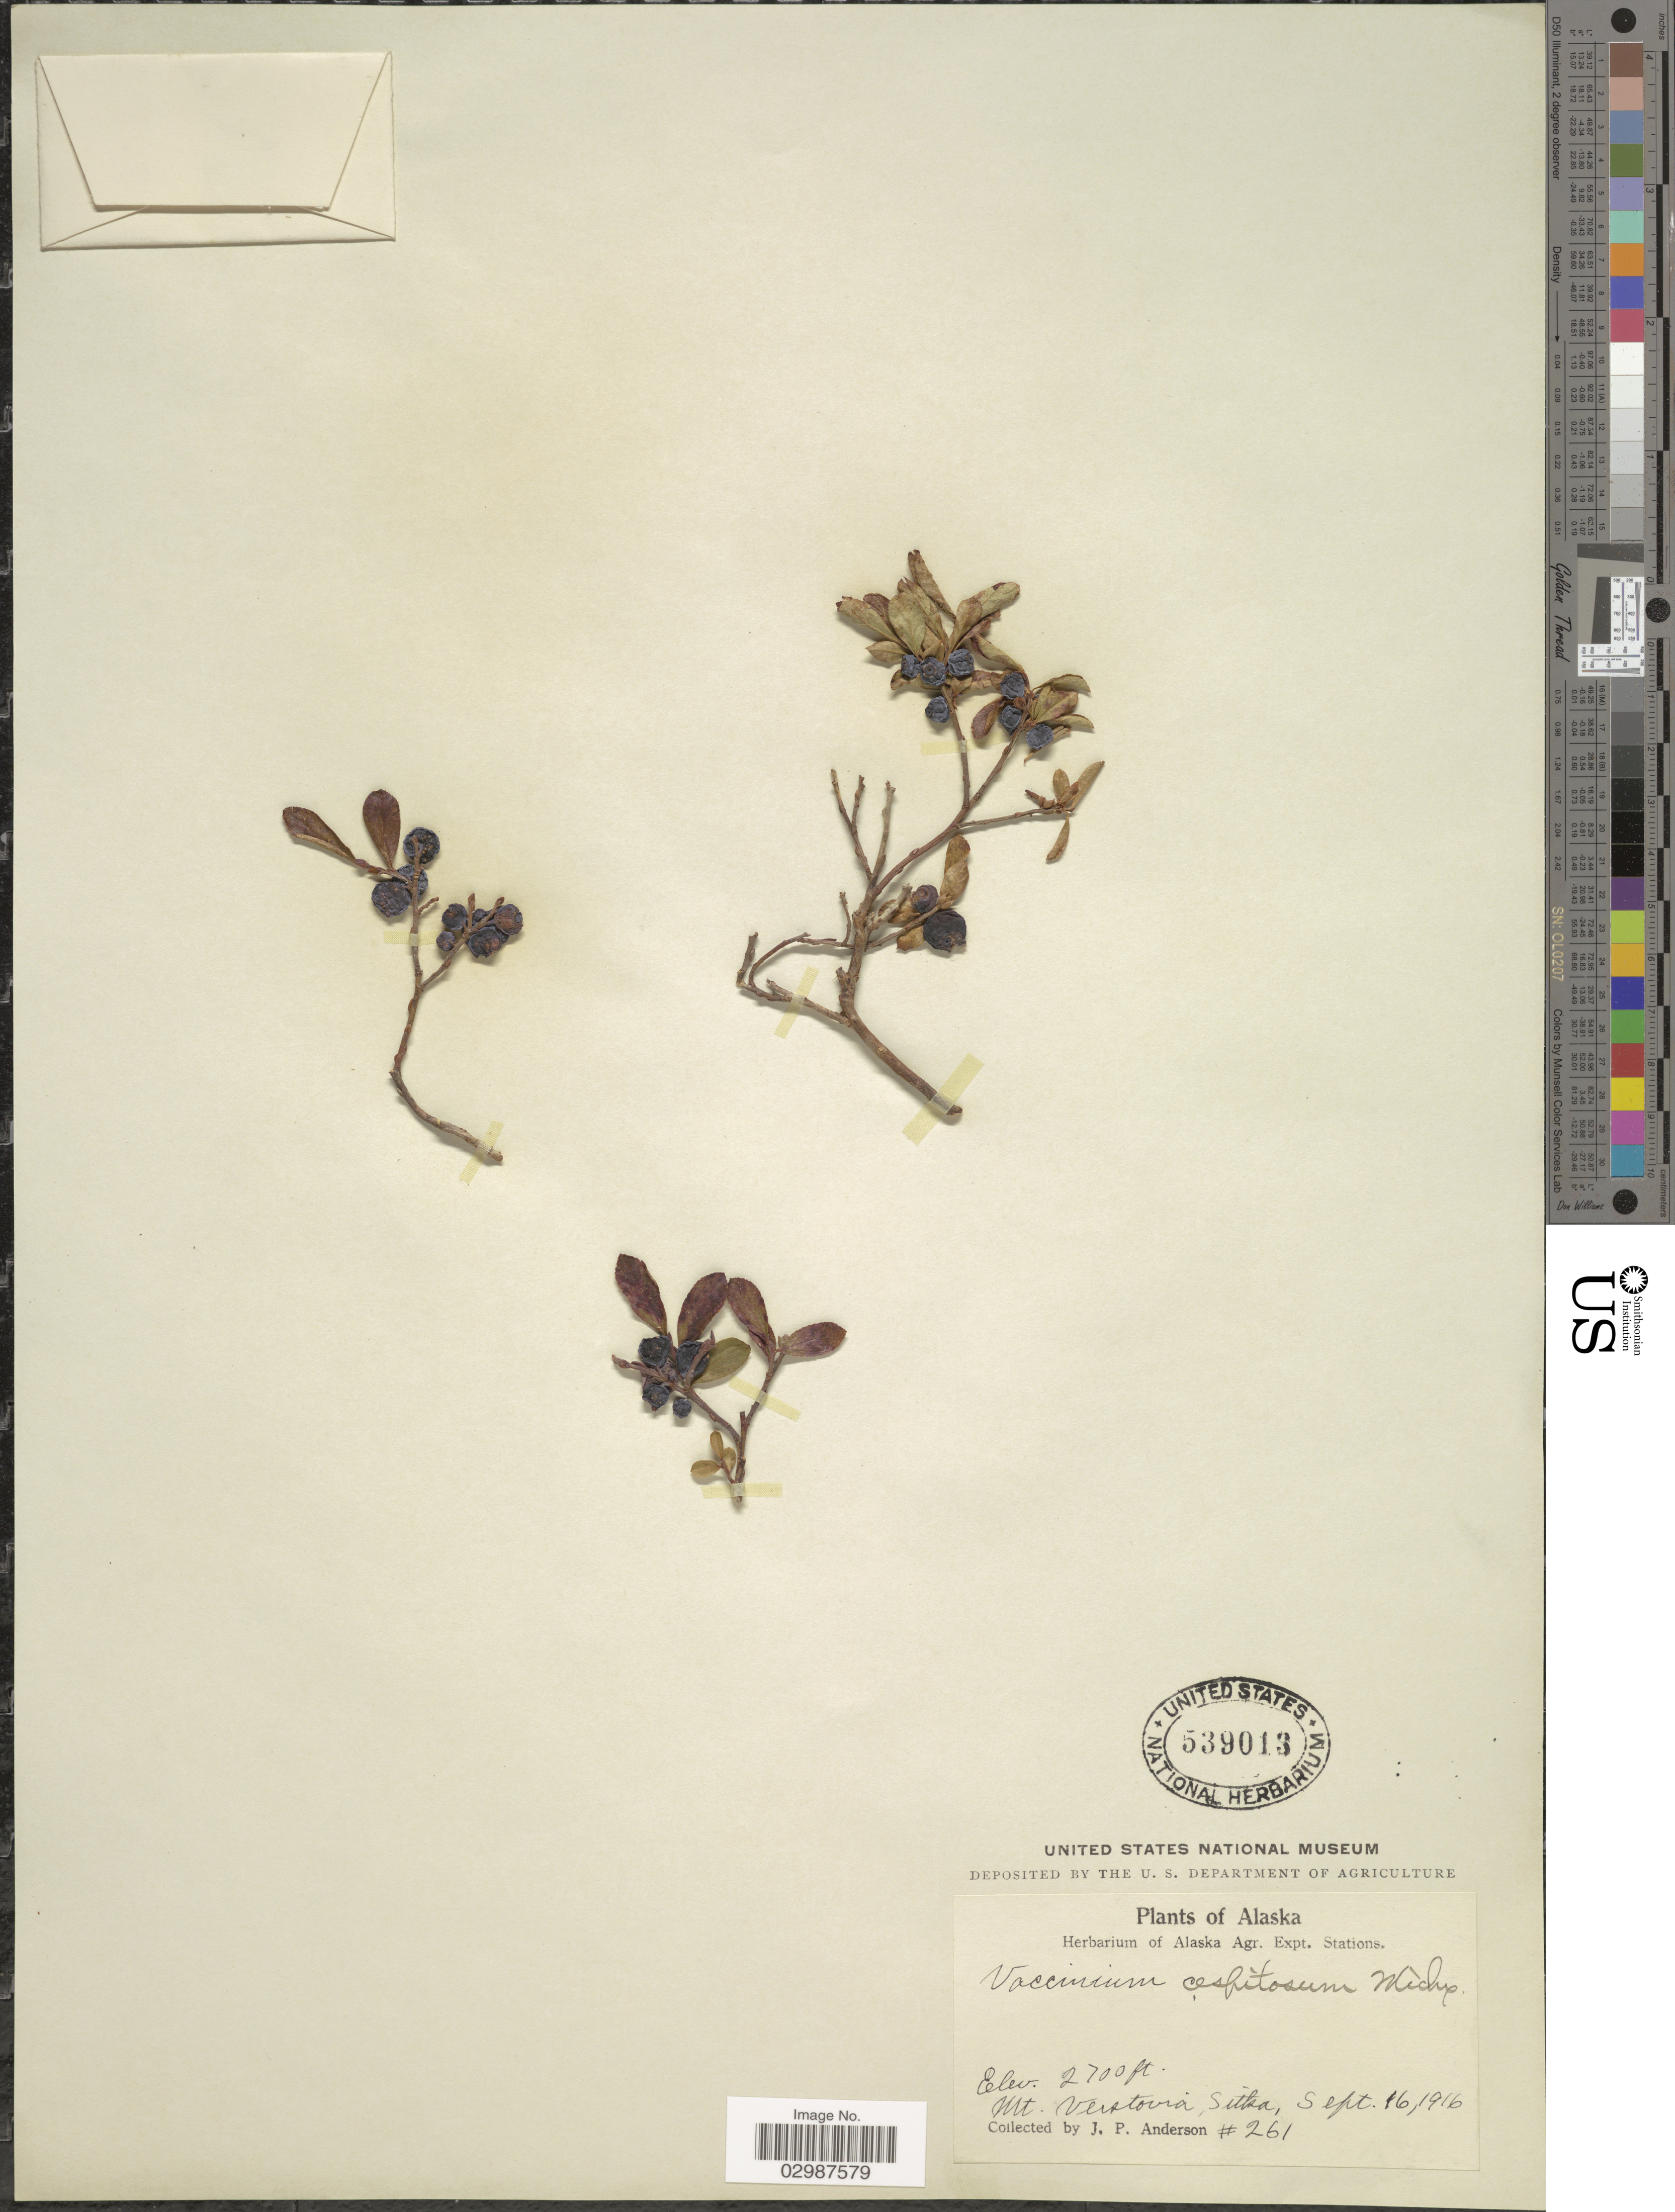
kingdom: Plantae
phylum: Tracheophyta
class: Magnoliopsida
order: Ericales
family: Ericaceae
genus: Vaccinium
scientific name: Vaccinium caespitosum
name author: Michx.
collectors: J. P. Anderson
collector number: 261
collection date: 1916-09-16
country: United States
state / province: Alaska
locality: Mt. Verstovia, Sitka.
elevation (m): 823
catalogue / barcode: US 539013